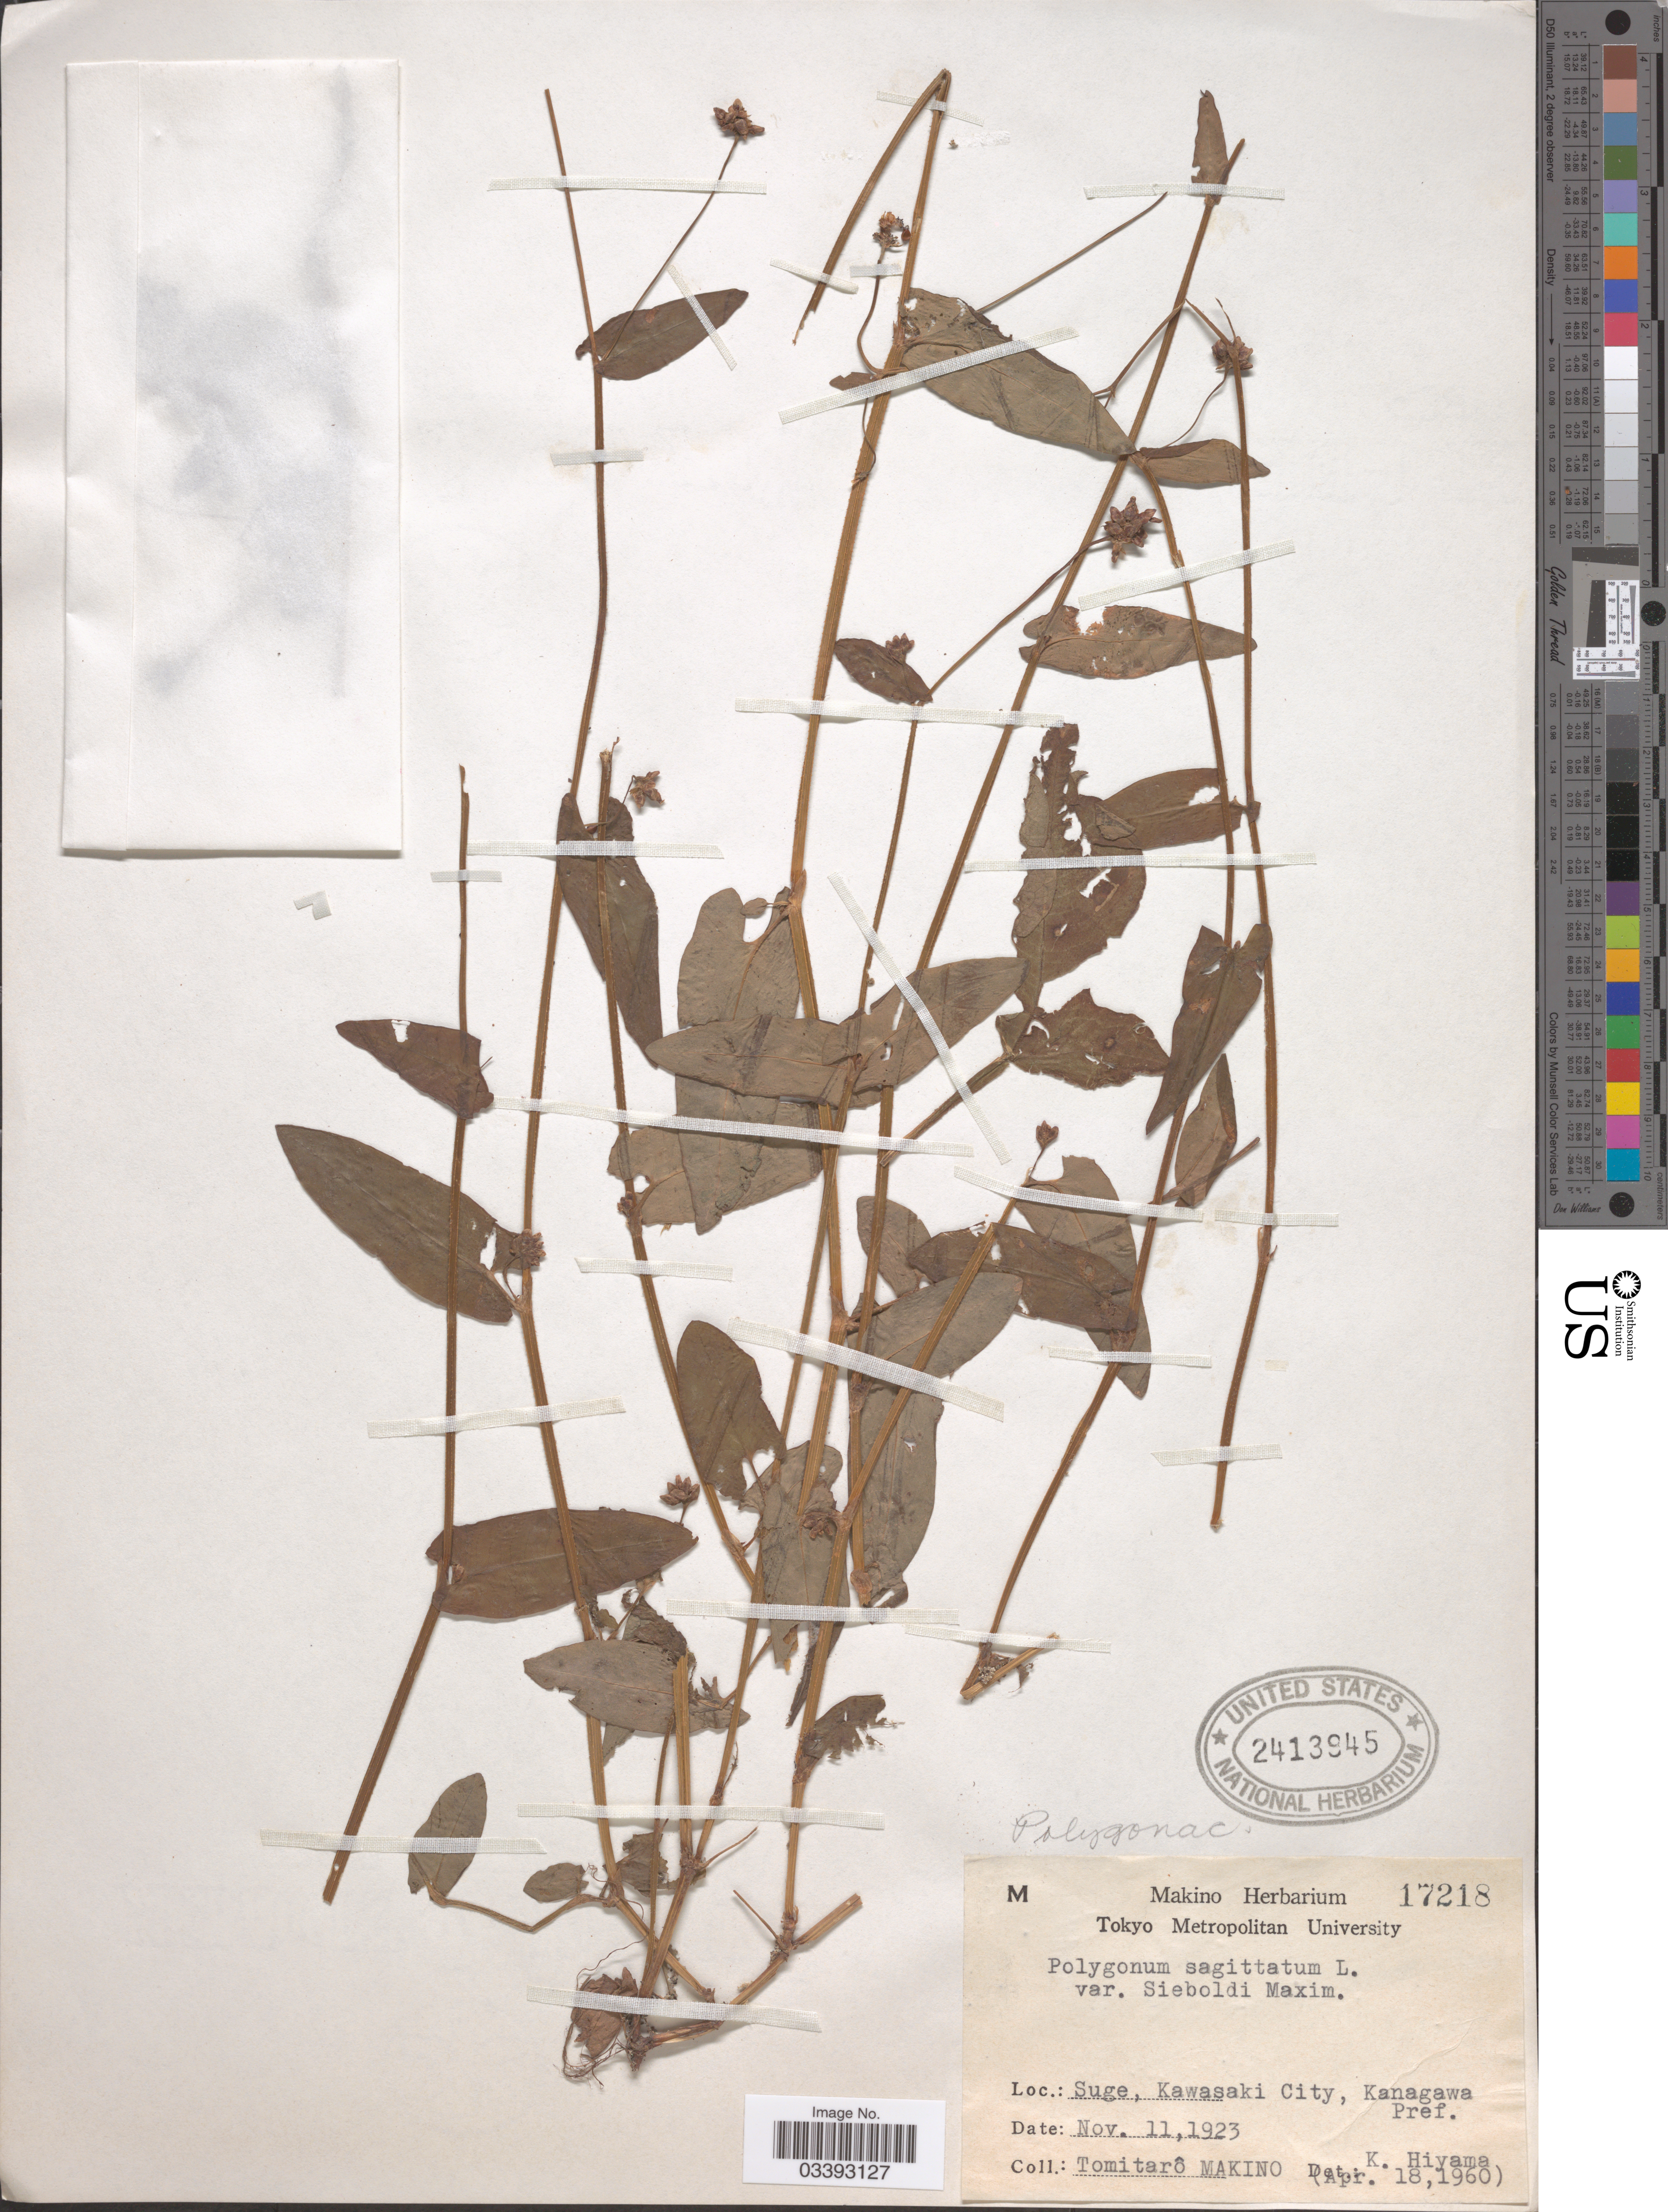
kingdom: Plantae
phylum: Tracheophyta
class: Magnoliopsida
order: Caryophyllales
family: Polygonaceae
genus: Polygonum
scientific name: Polygonum sagittatum var. sieboldii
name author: (Meisn.) Maxim. ex Kom.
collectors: T. Makino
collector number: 17218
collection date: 1923-11-11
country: Japan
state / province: Kanagawa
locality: Suge, Kawasaki City, Kanagawa Pref.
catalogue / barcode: US 2413945